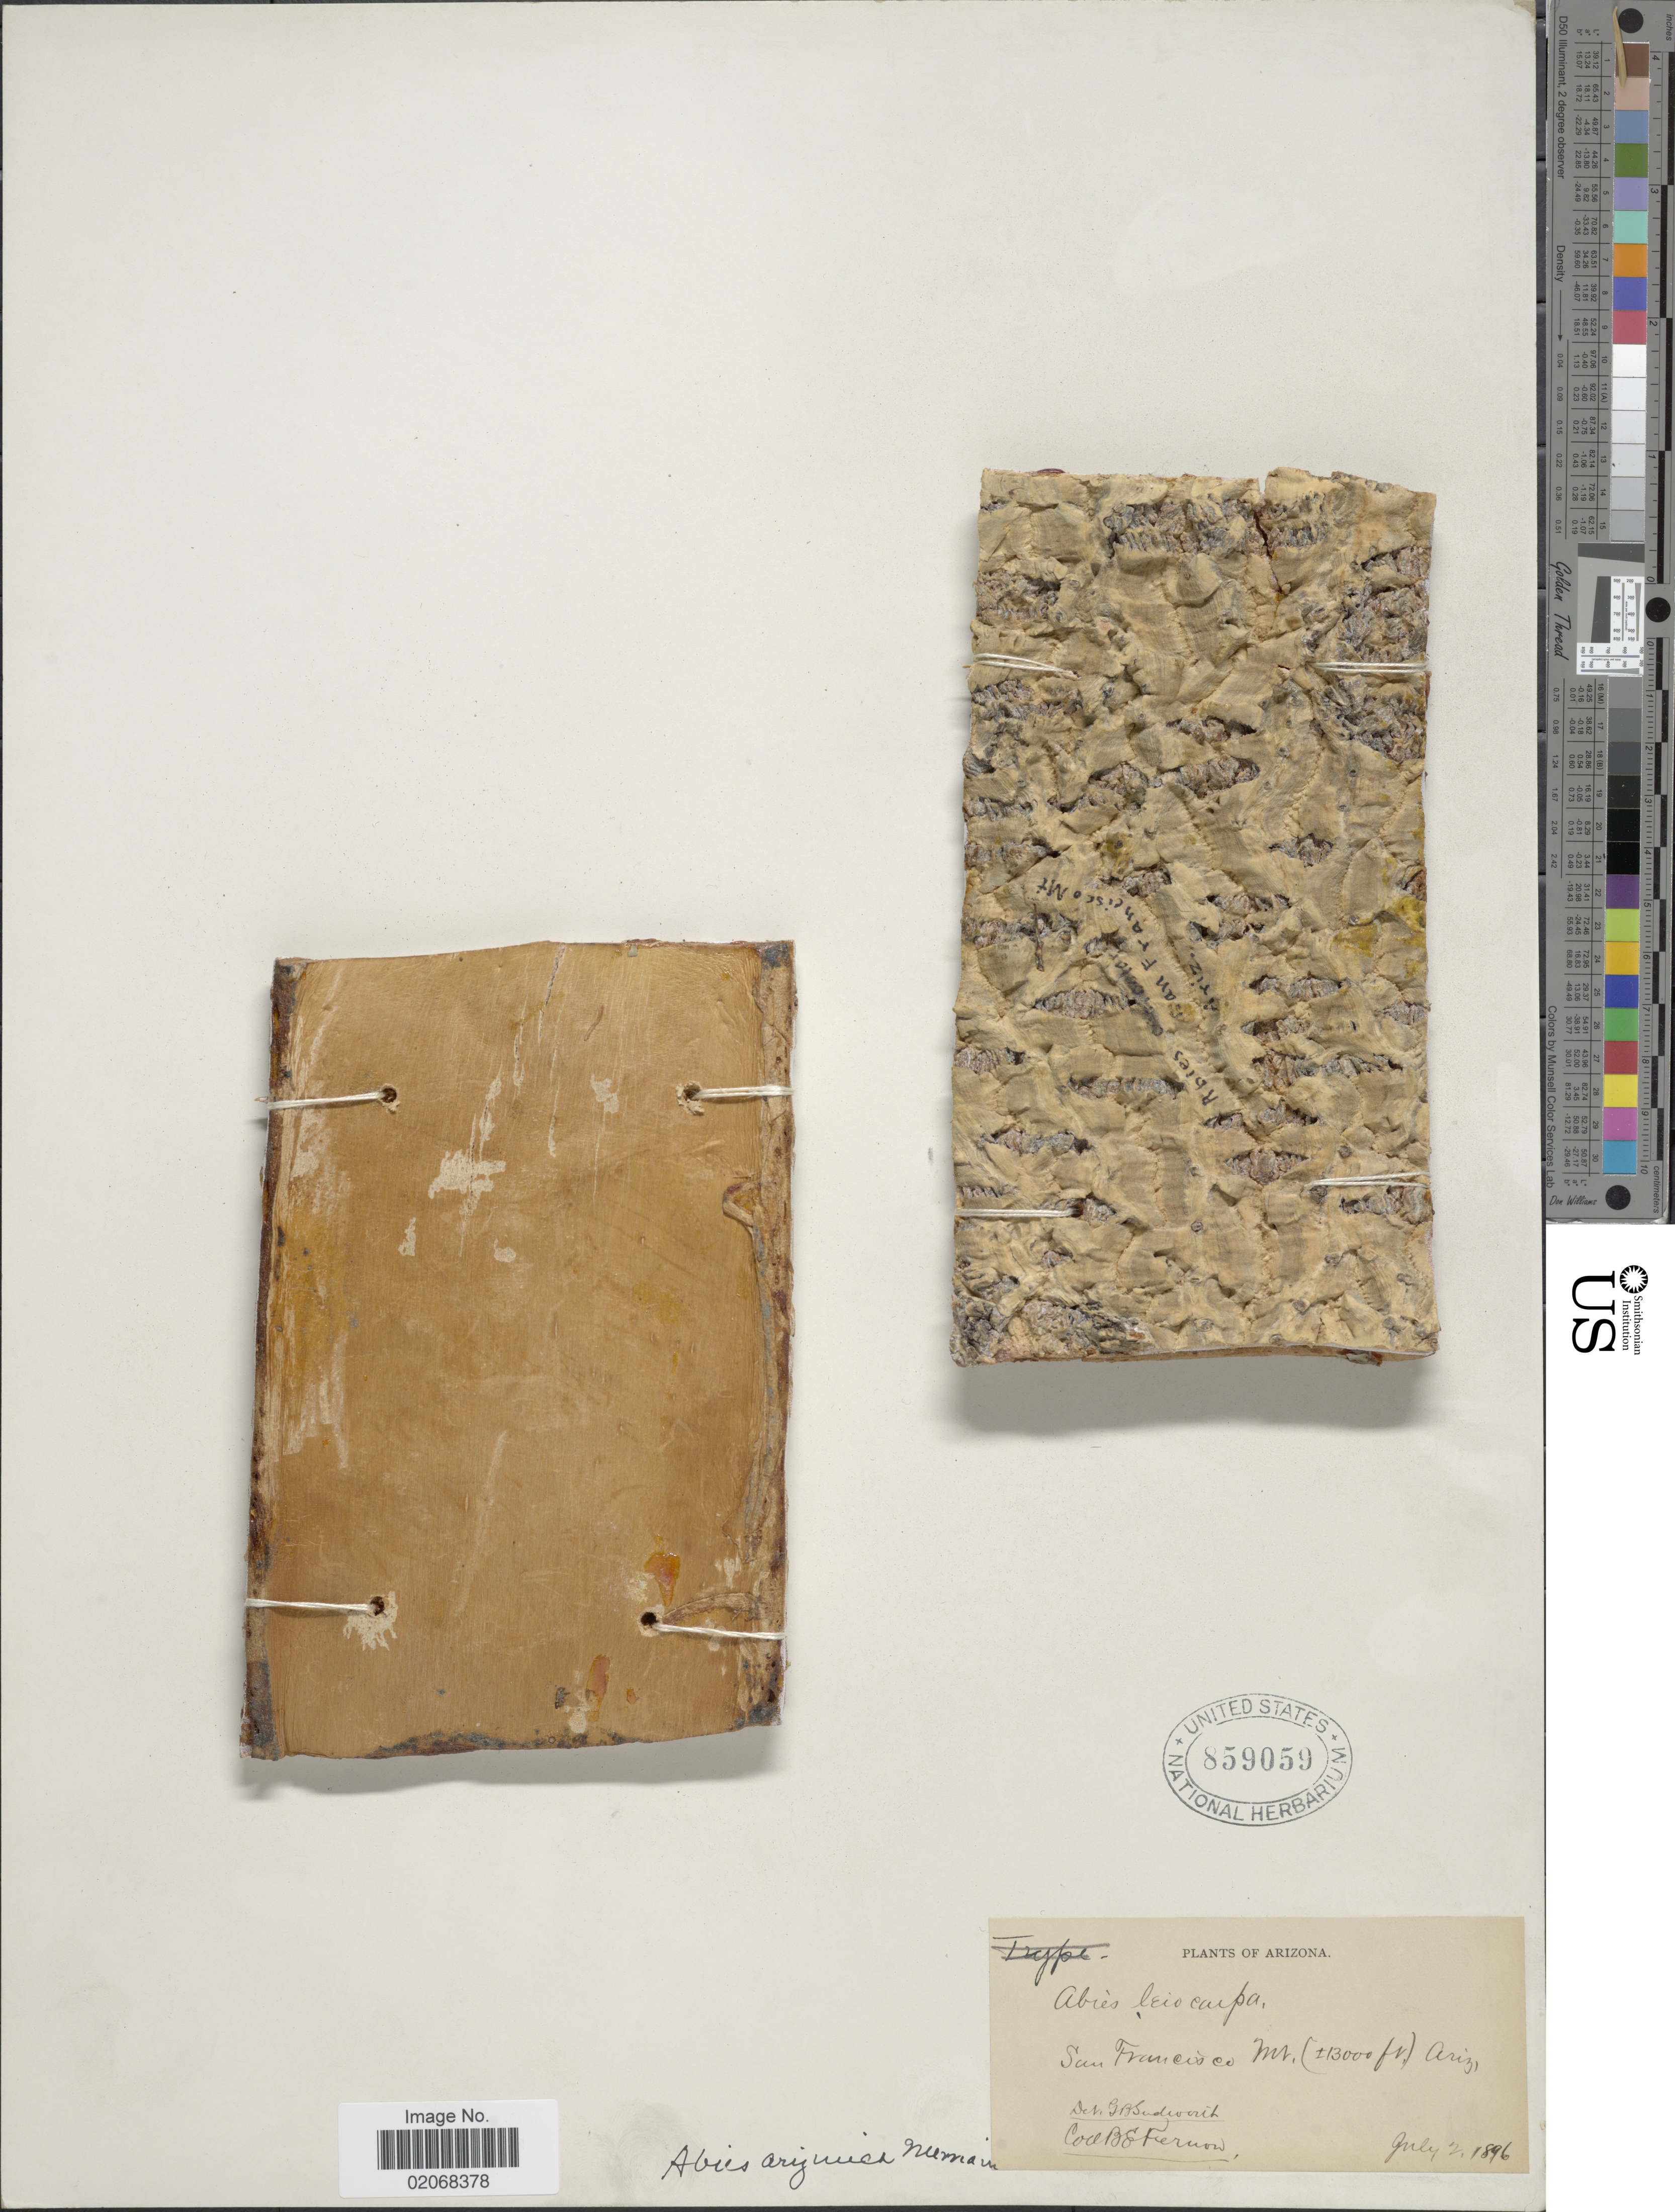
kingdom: Plantae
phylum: Tracheophyta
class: Pinopsida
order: Pinales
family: Pinaceae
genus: Abies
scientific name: Abies lasiocarpa var. arizonica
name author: (Merriam) Lemmon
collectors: B. Fernow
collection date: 1896-07-02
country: United States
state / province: Arizona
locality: San Francisco Mt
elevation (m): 3962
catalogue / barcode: US 859059